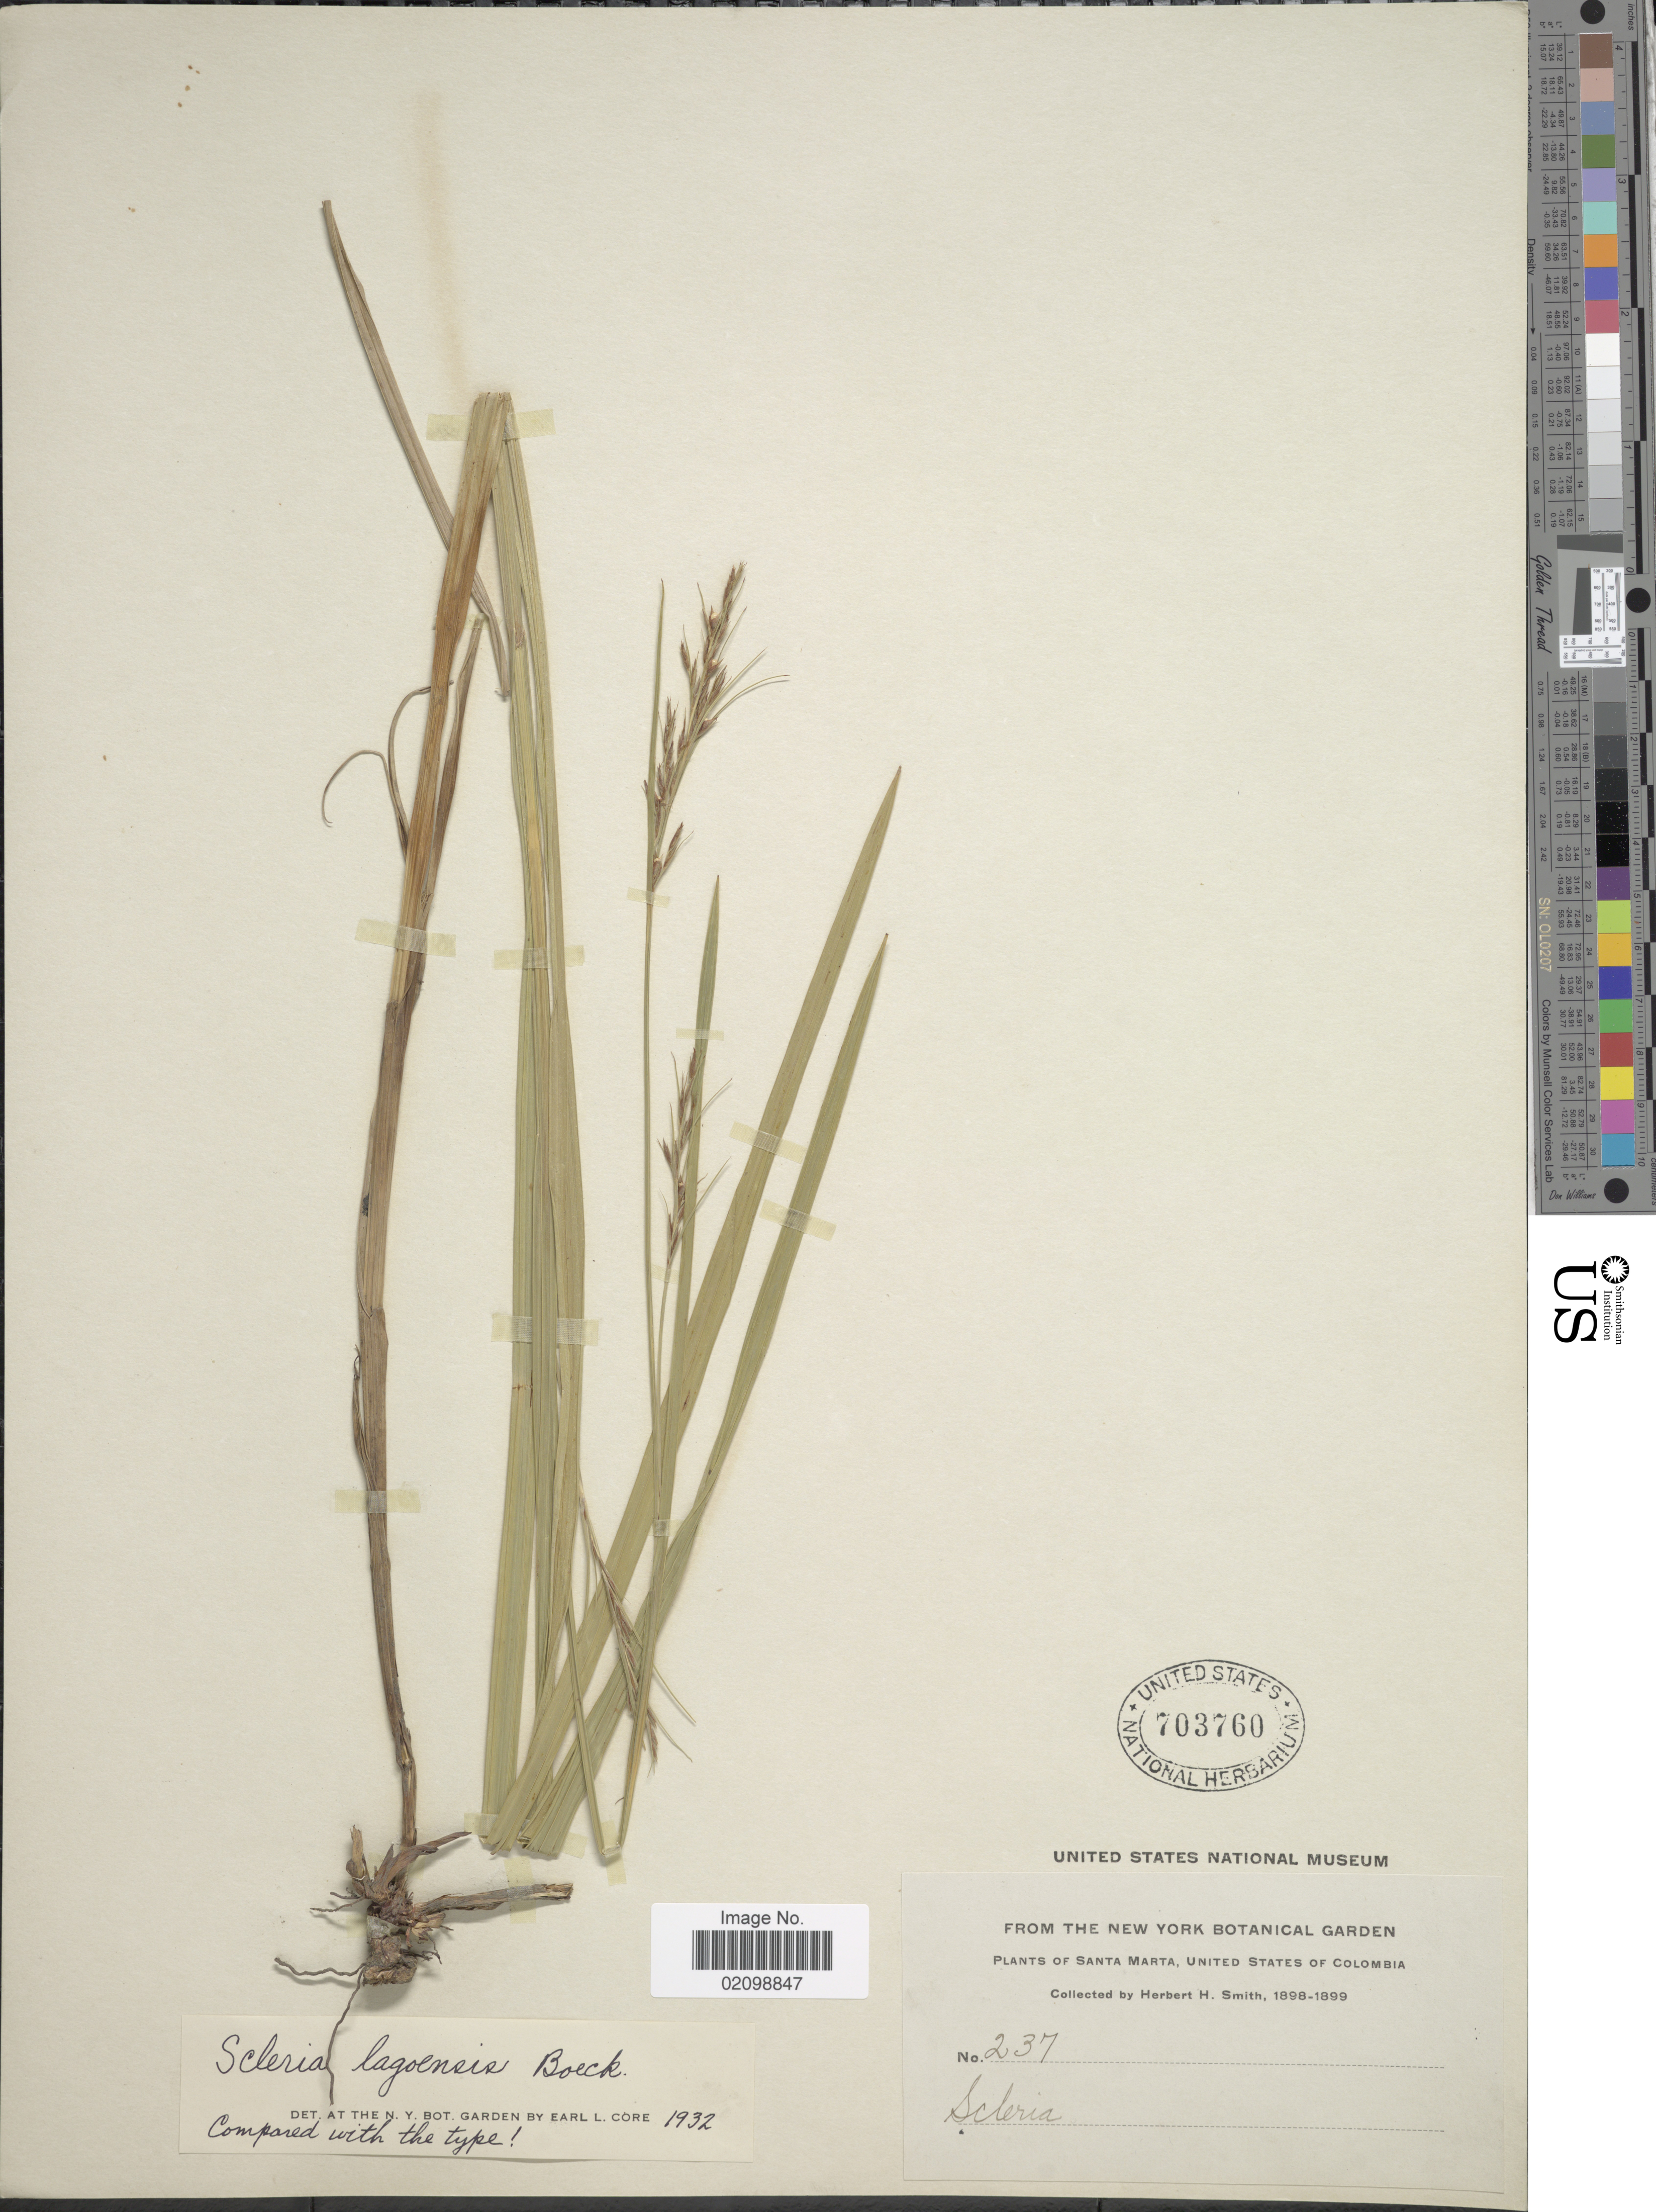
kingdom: Plantae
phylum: Tracheophyta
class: Liliopsida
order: Poales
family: Cyperaceae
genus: Scleria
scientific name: Scleria lagoensis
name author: Boeckeler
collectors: Herbert H. Smith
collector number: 237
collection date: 1898/1899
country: Colombia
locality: Santa Marta, United States of Colombia.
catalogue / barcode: US 703760